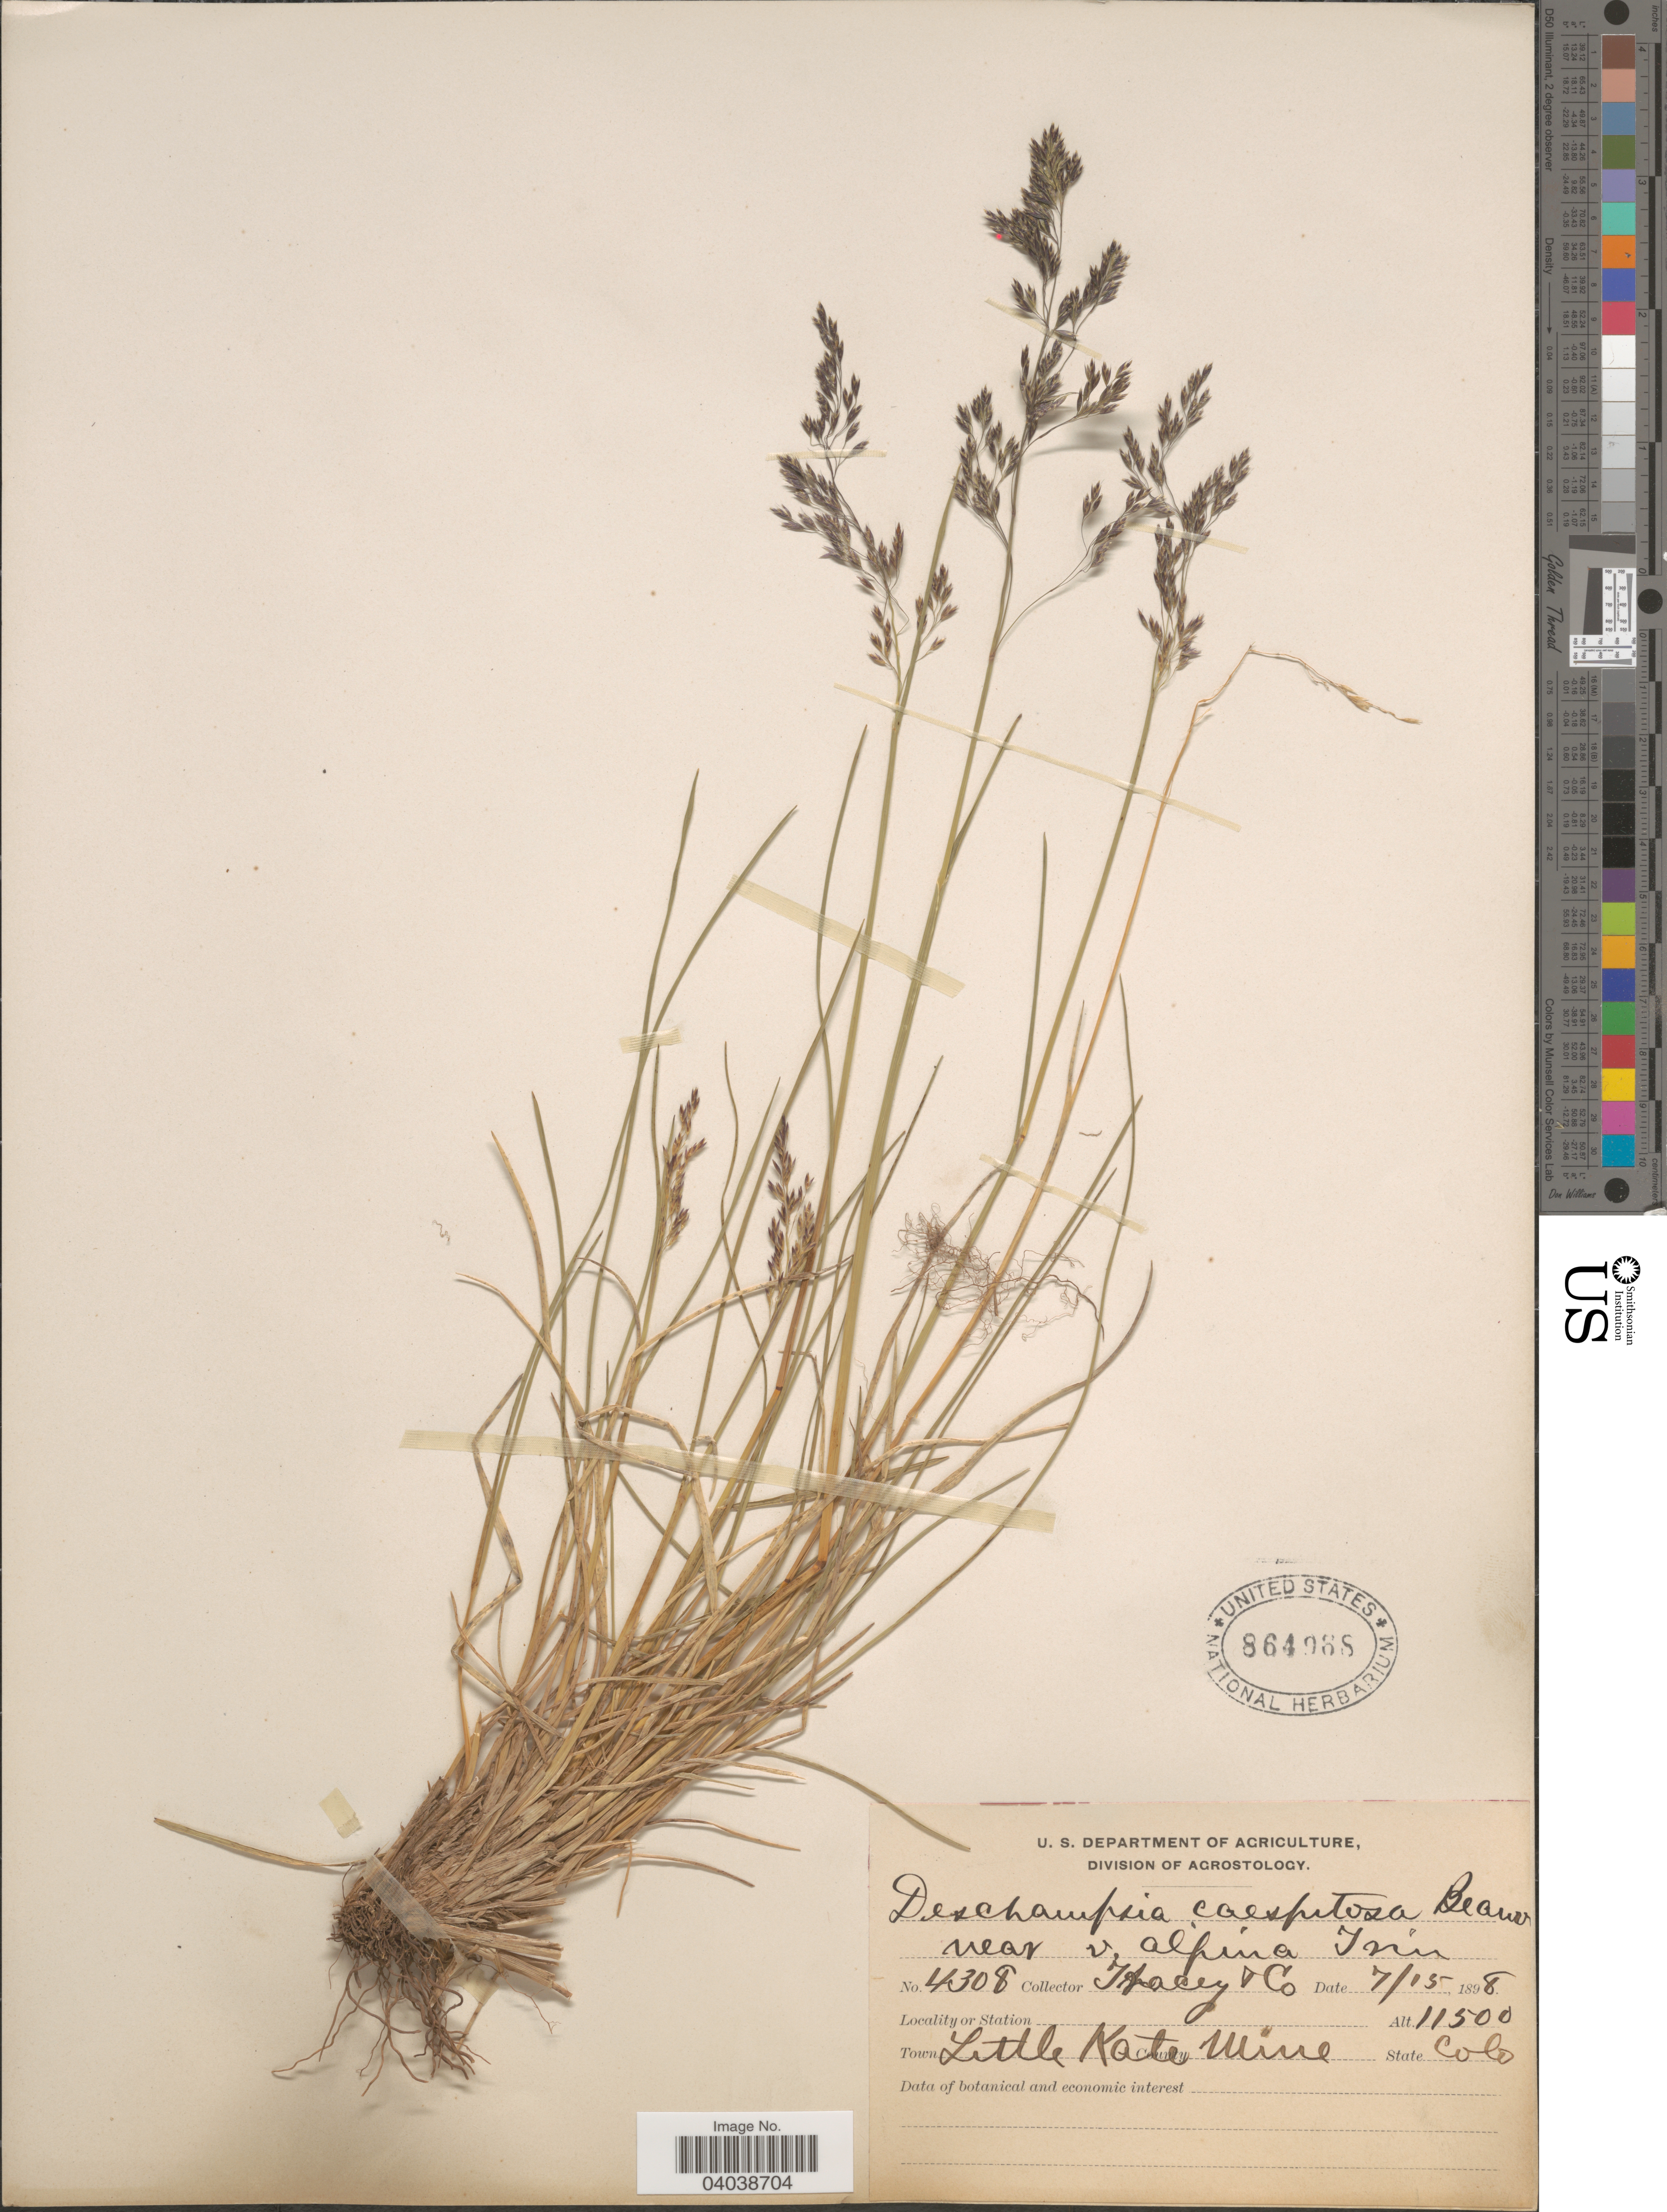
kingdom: Plantae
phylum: Tracheophyta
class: Liliopsida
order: Poales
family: Poaceae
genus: Deschampsia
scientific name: Deschampsia cespitosa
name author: (L.) P. Beauv.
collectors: Tracey & et al.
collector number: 4308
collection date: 1898-07-15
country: United States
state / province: Colorado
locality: Town Little Kate Mine.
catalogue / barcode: US 864968